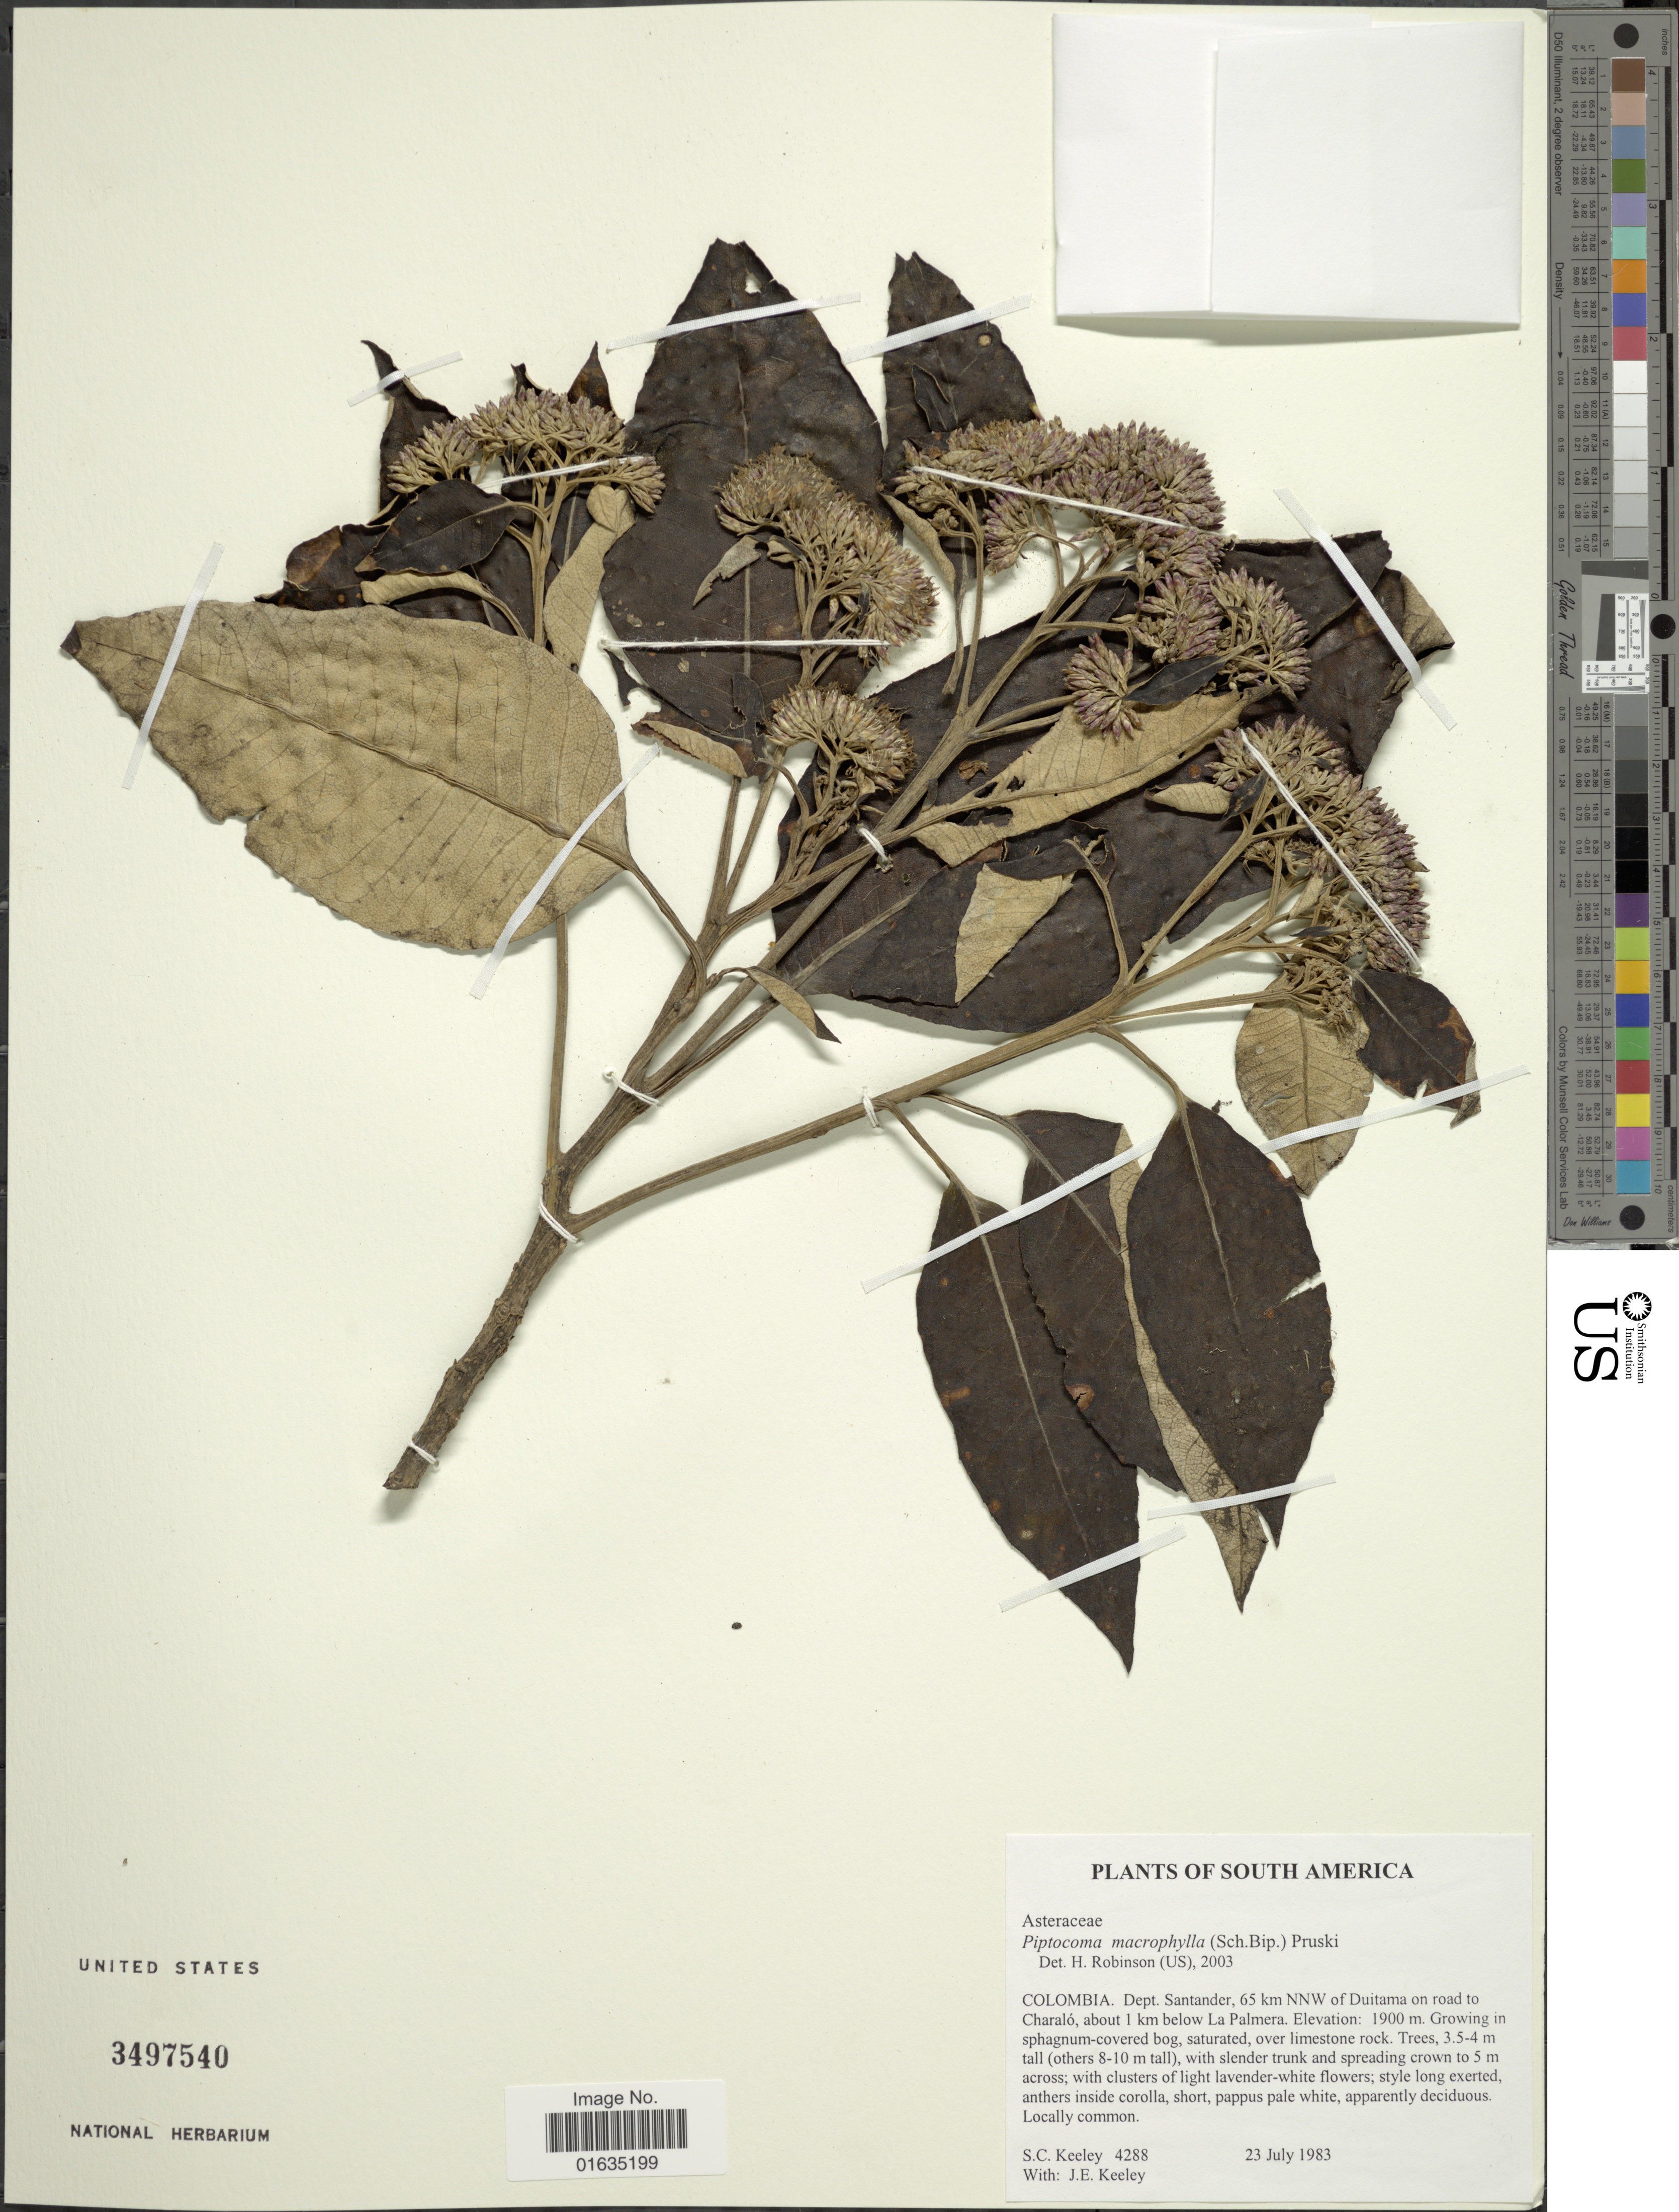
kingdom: Plantae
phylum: Tracheophyta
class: Magnoliopsida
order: Asterales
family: Asteraceae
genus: Piptocoma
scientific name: Piptocoma macrophylla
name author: (Sch. Bip.) Pruski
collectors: S. C. Keeley & J. E. Keeley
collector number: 4288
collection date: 1983-07-23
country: Colombia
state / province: Santander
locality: Dept. Santander, 65 km NNW of Duitama on road to Charalo, about 1 km below La Palmera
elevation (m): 1900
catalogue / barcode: US 3497540